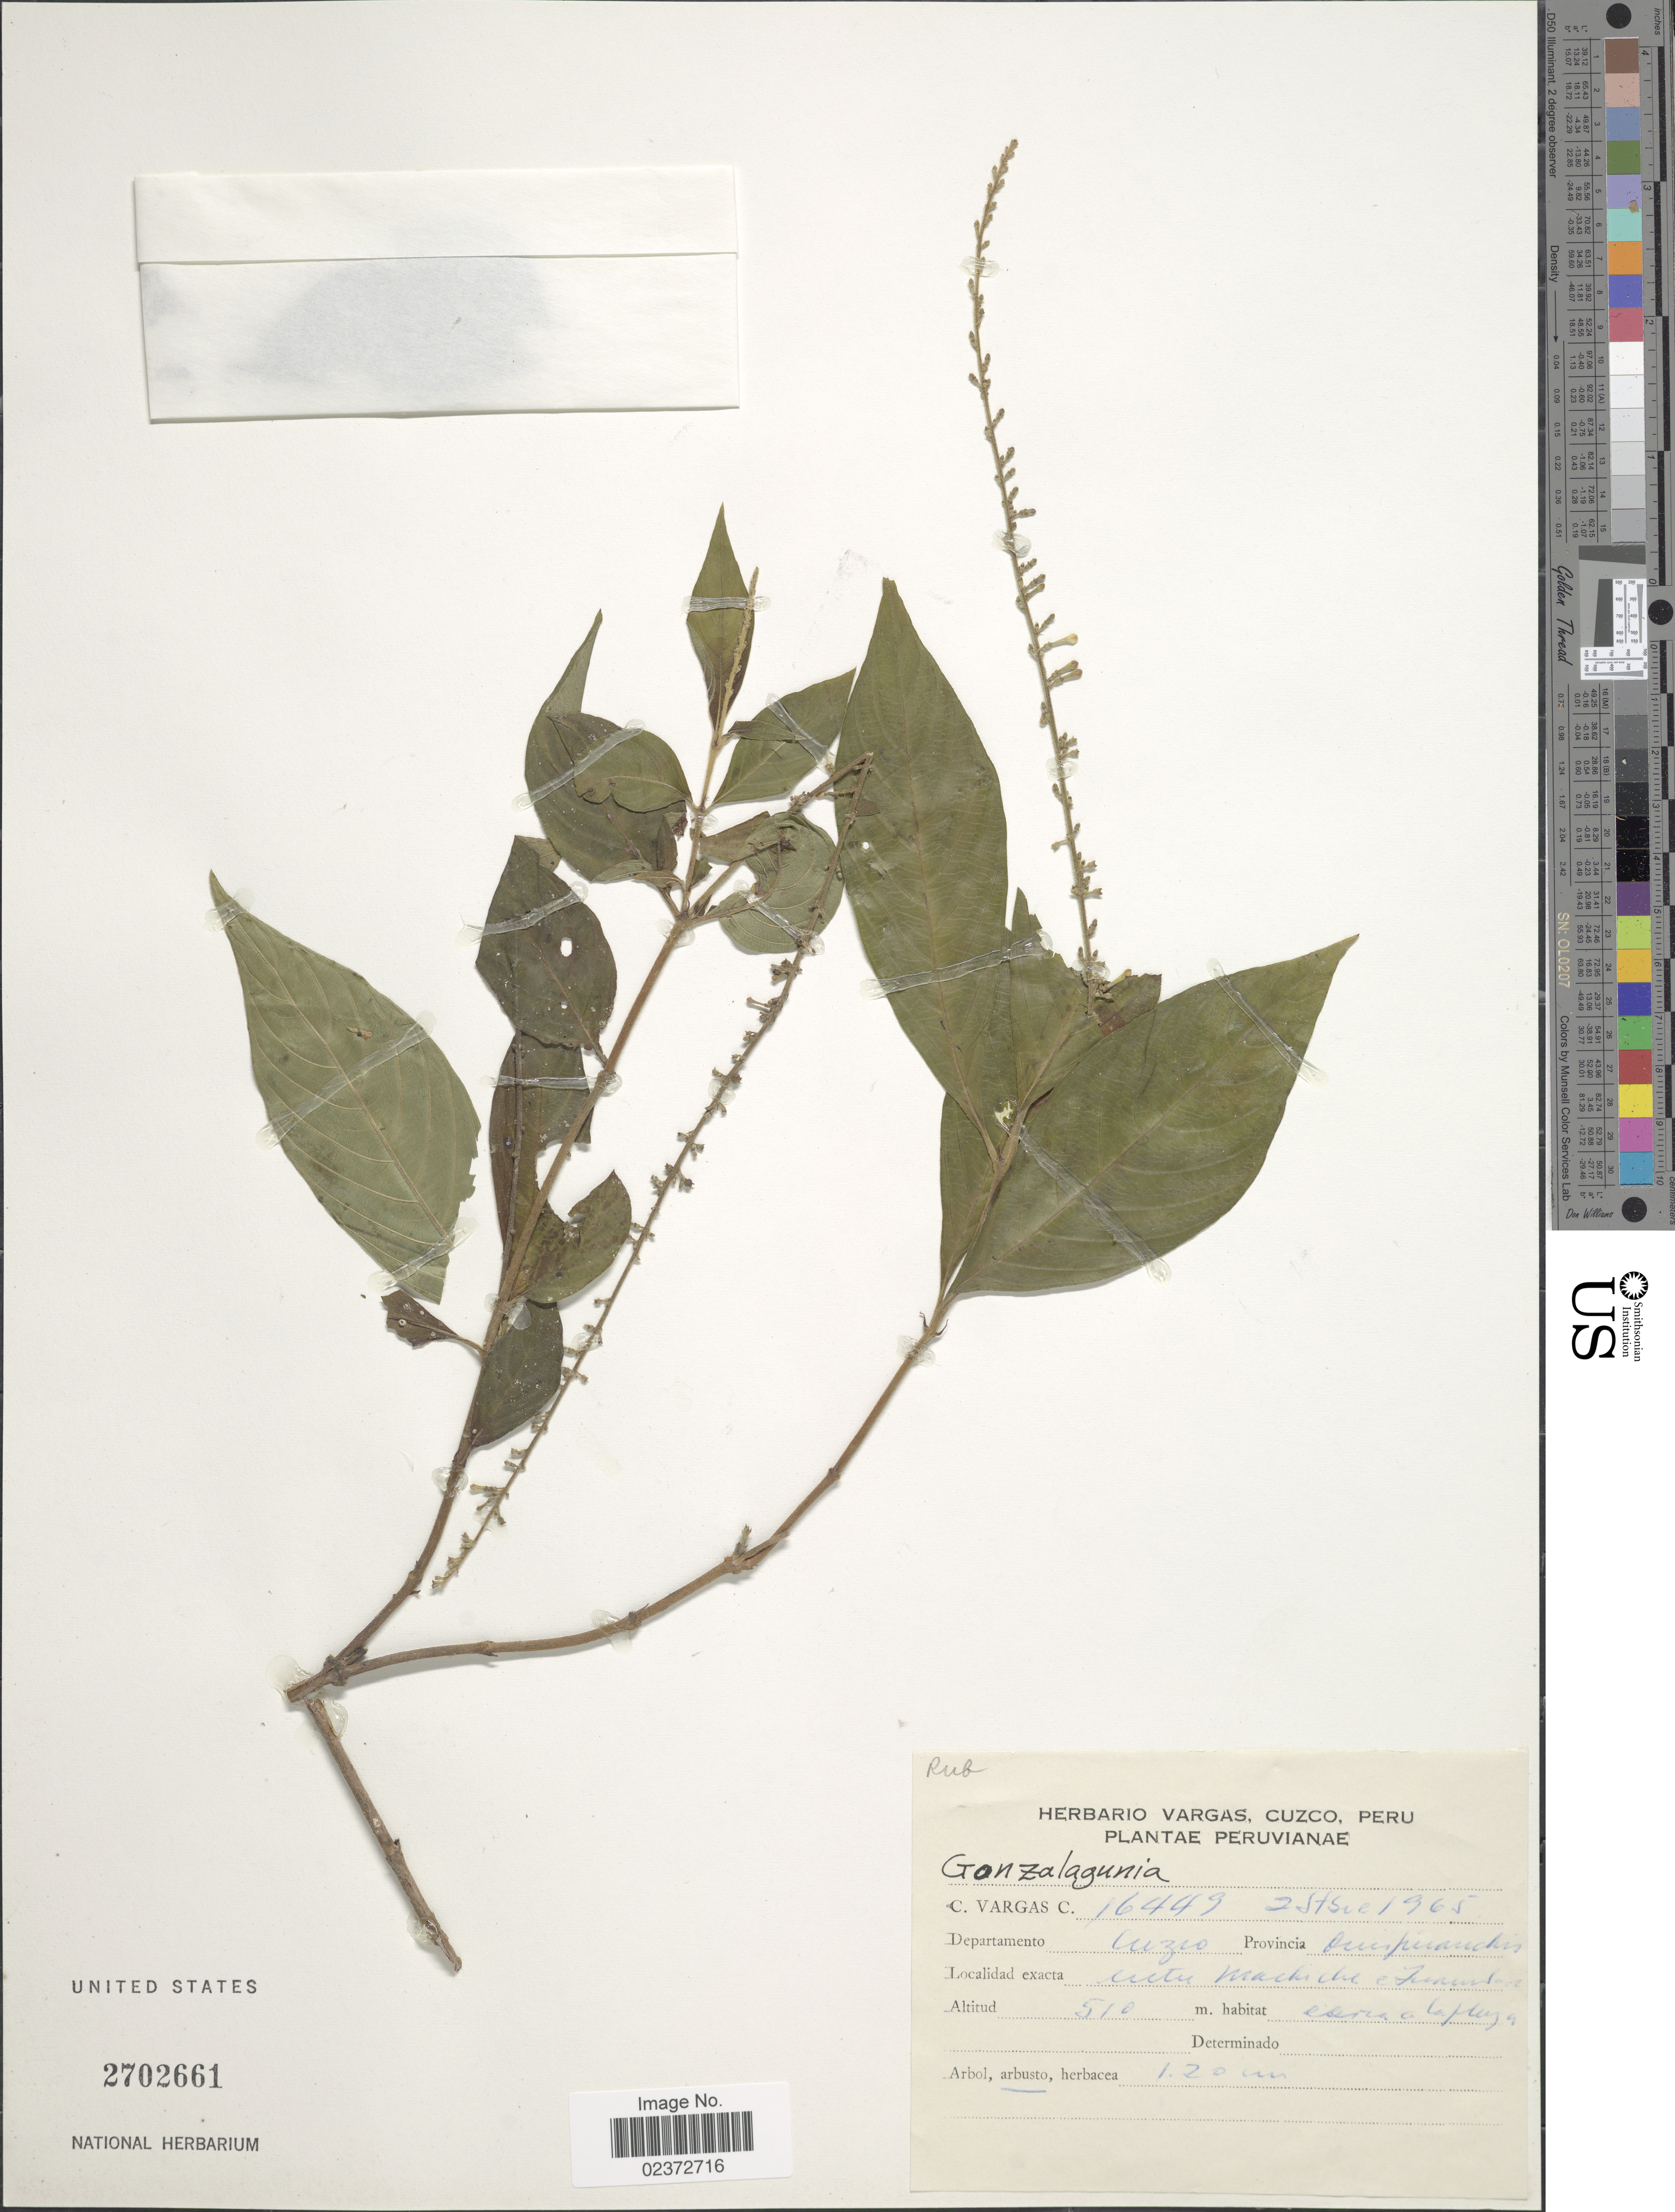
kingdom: Plantae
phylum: Tracheophyta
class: Magnoliopsida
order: Gentianales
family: Rubiaceae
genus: Gonzalagunia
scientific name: Gonzalagunia sp.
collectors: C. Vargas Calderón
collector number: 16449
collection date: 1965-09-02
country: Peru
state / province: Cusco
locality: Departamento Cuzco, Provincia Quispicanchis, entre Machiche e Inambari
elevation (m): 510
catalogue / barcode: US 2702661